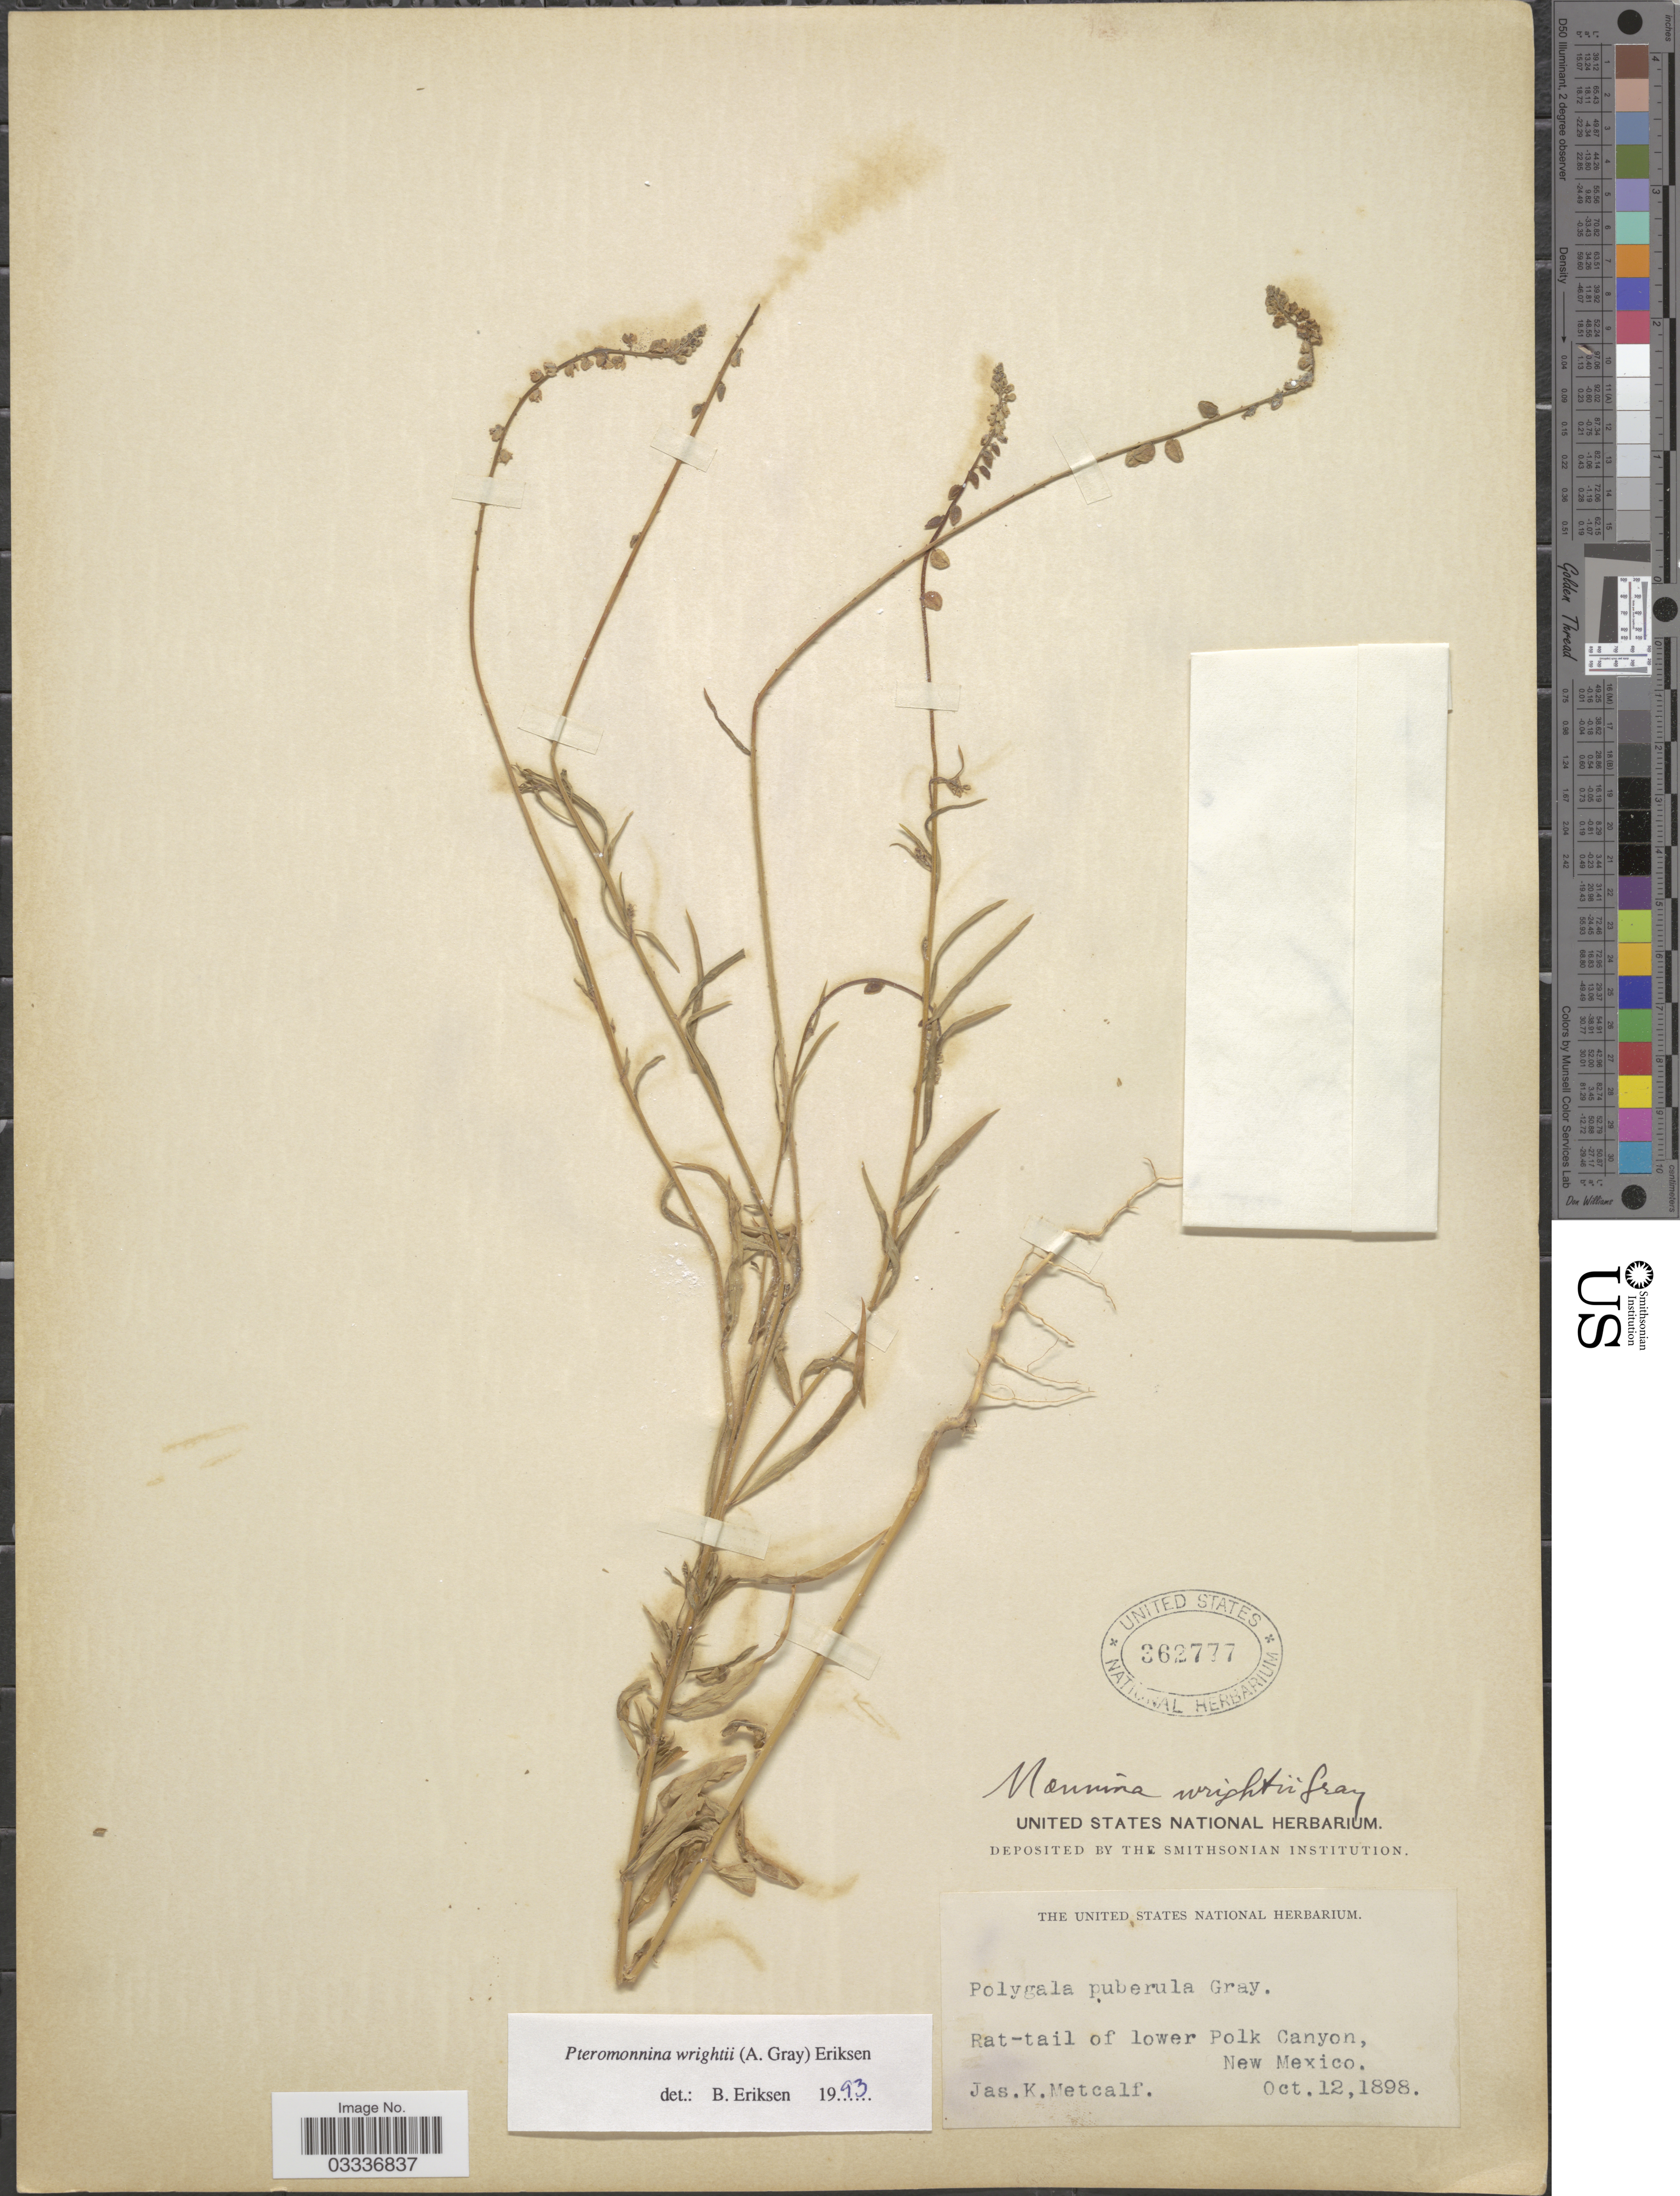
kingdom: Plantae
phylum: Tracheophyta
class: Magnoliopsida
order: Fabales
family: Polygalaceae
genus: Monnina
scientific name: Monnina wrightii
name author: A. Gray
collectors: J. Metcalf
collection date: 1898-10-12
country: United States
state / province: New Mexico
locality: Rat-trail of lower Polk Canyon.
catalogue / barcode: US 362777